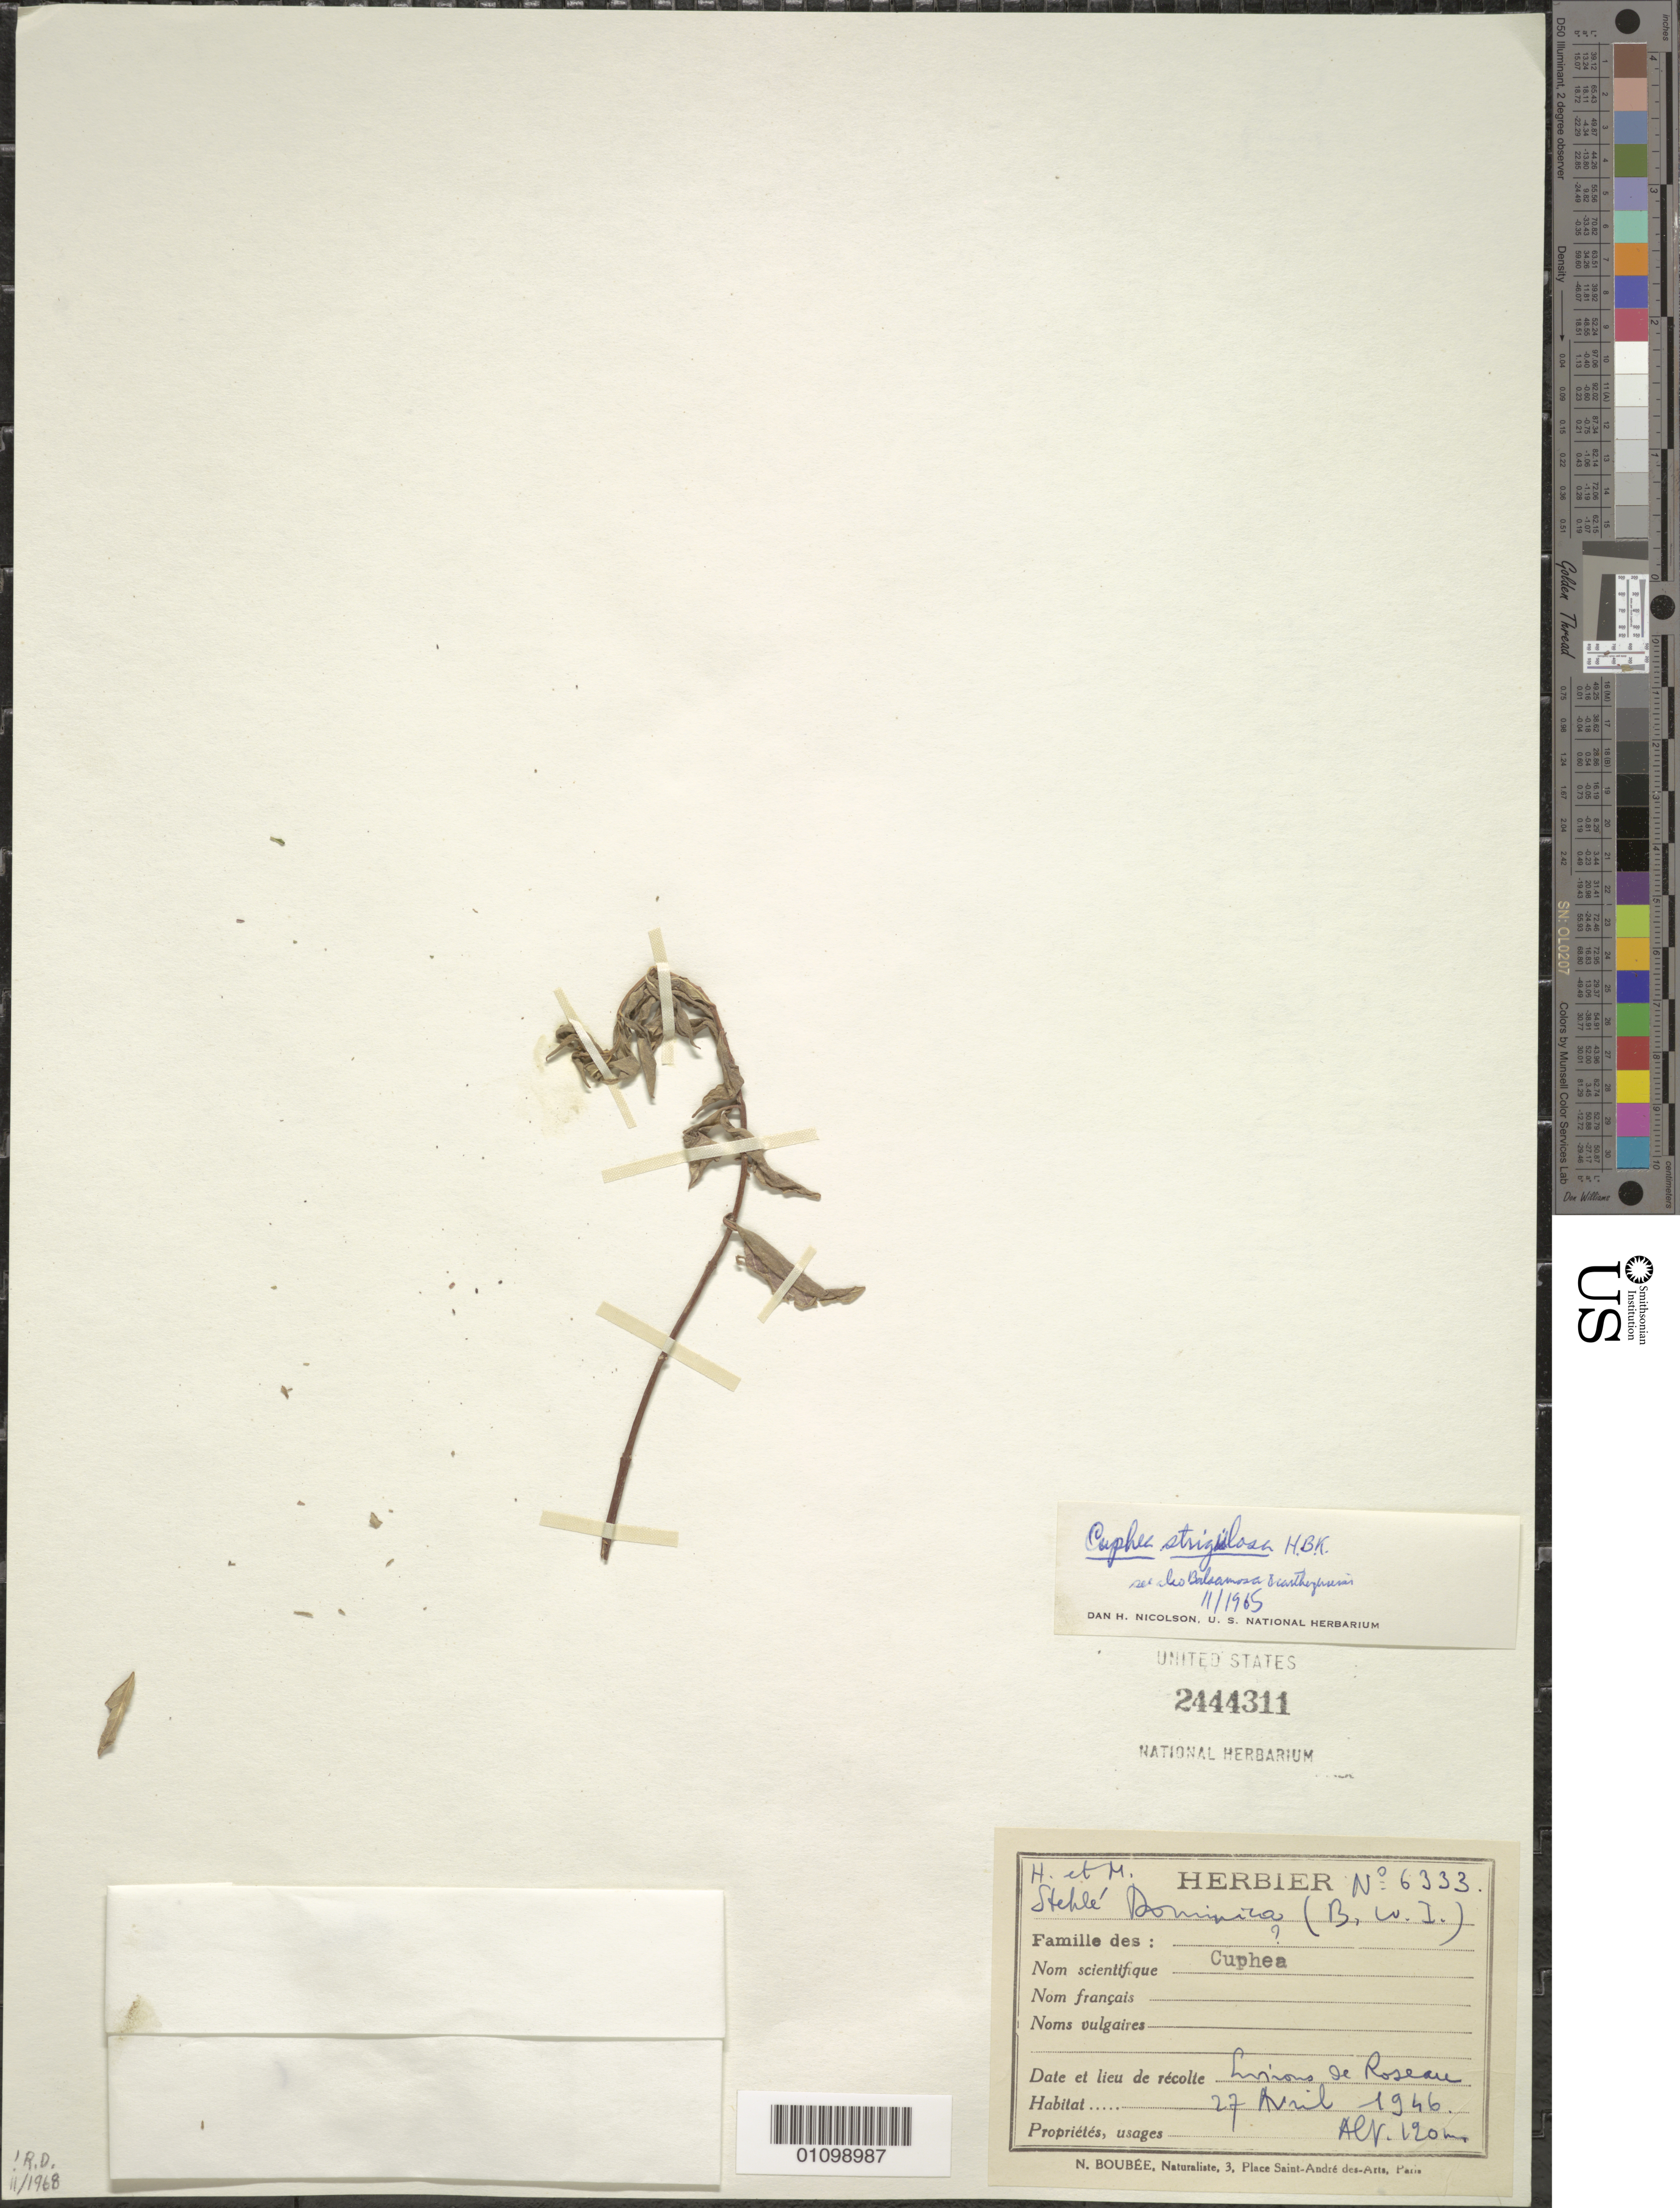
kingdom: Plantae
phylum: Tracheophyta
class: Magnoliopsida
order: Myrtales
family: Lythraceae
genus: Cuphea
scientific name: Cuphea strigulosa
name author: Kunth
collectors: H. Stehlé & M. Stehlé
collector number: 6333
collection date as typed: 27 Apr 1946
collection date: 1946-04-27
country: Dominica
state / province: St. George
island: Dominica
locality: Lurinows de Roseau.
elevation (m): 120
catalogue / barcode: US 2444311